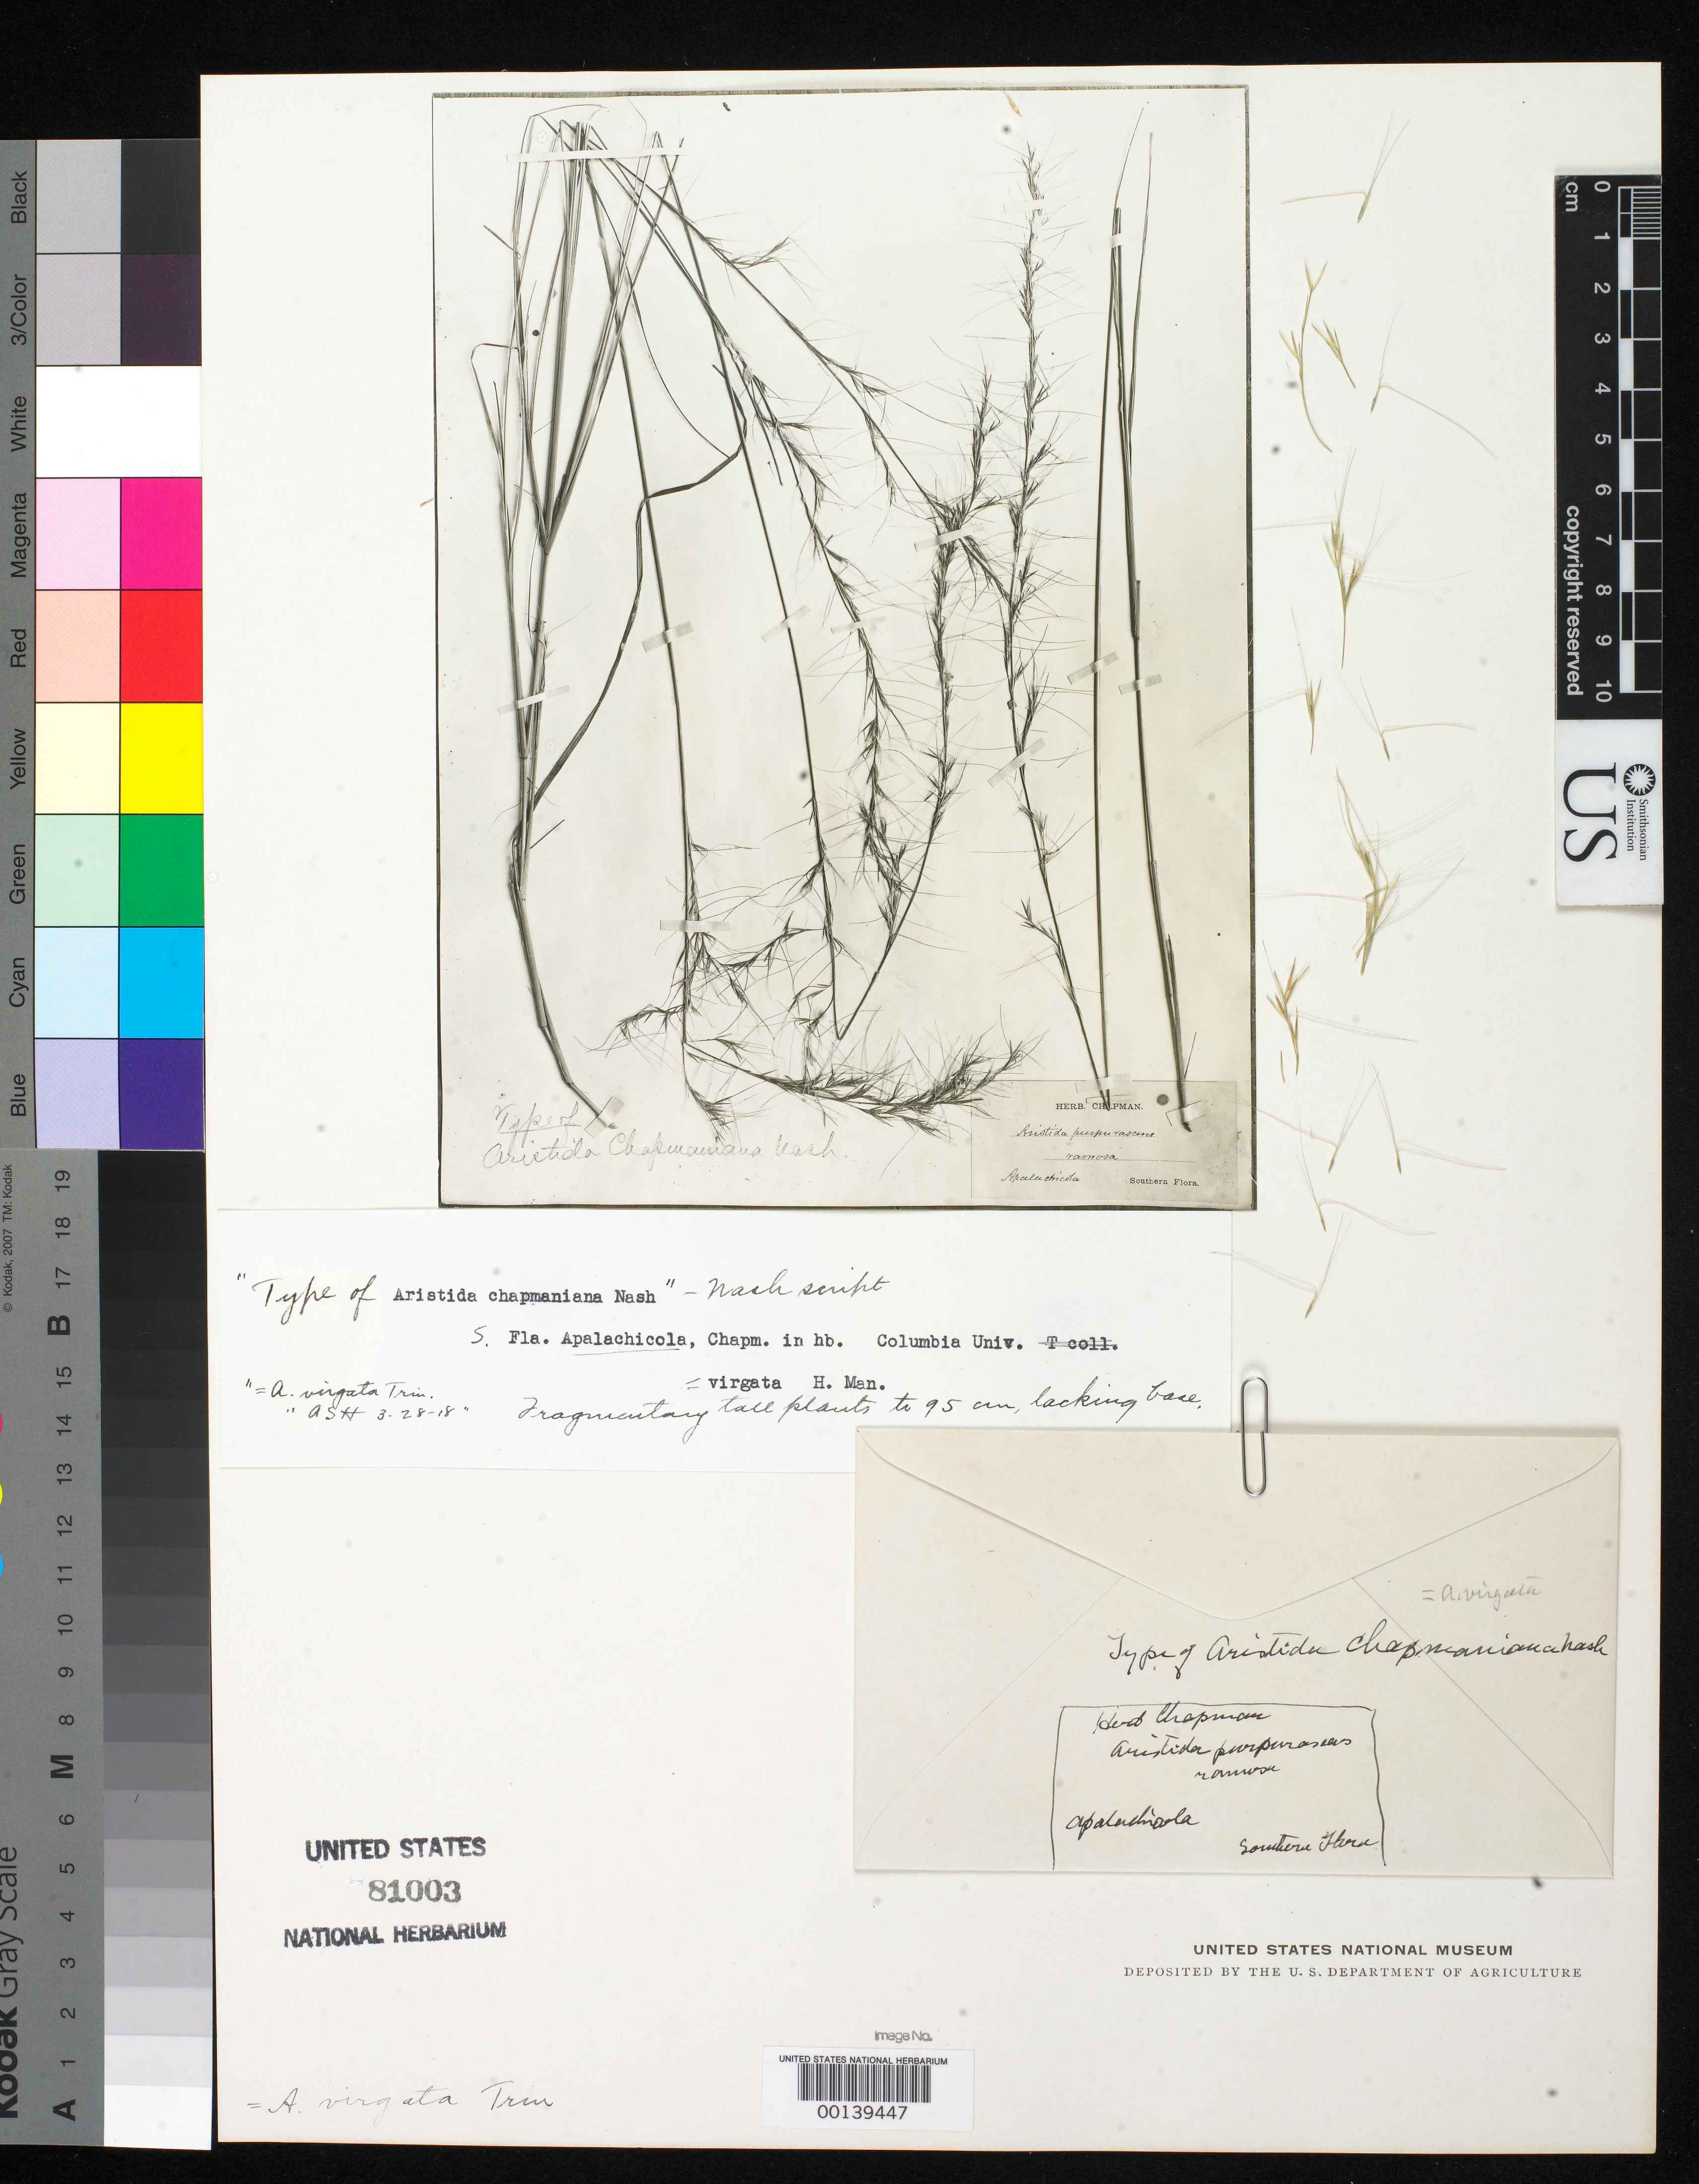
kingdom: Plantae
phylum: Tracheophyta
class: Liliopsida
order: Poales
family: Poaceae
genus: Aristida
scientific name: Aristida chapmaniana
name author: Nash in Small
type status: Type Fragment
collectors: A. W. Chapman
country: United States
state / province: Florida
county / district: Franklin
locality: Apalachicola.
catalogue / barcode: US 81003